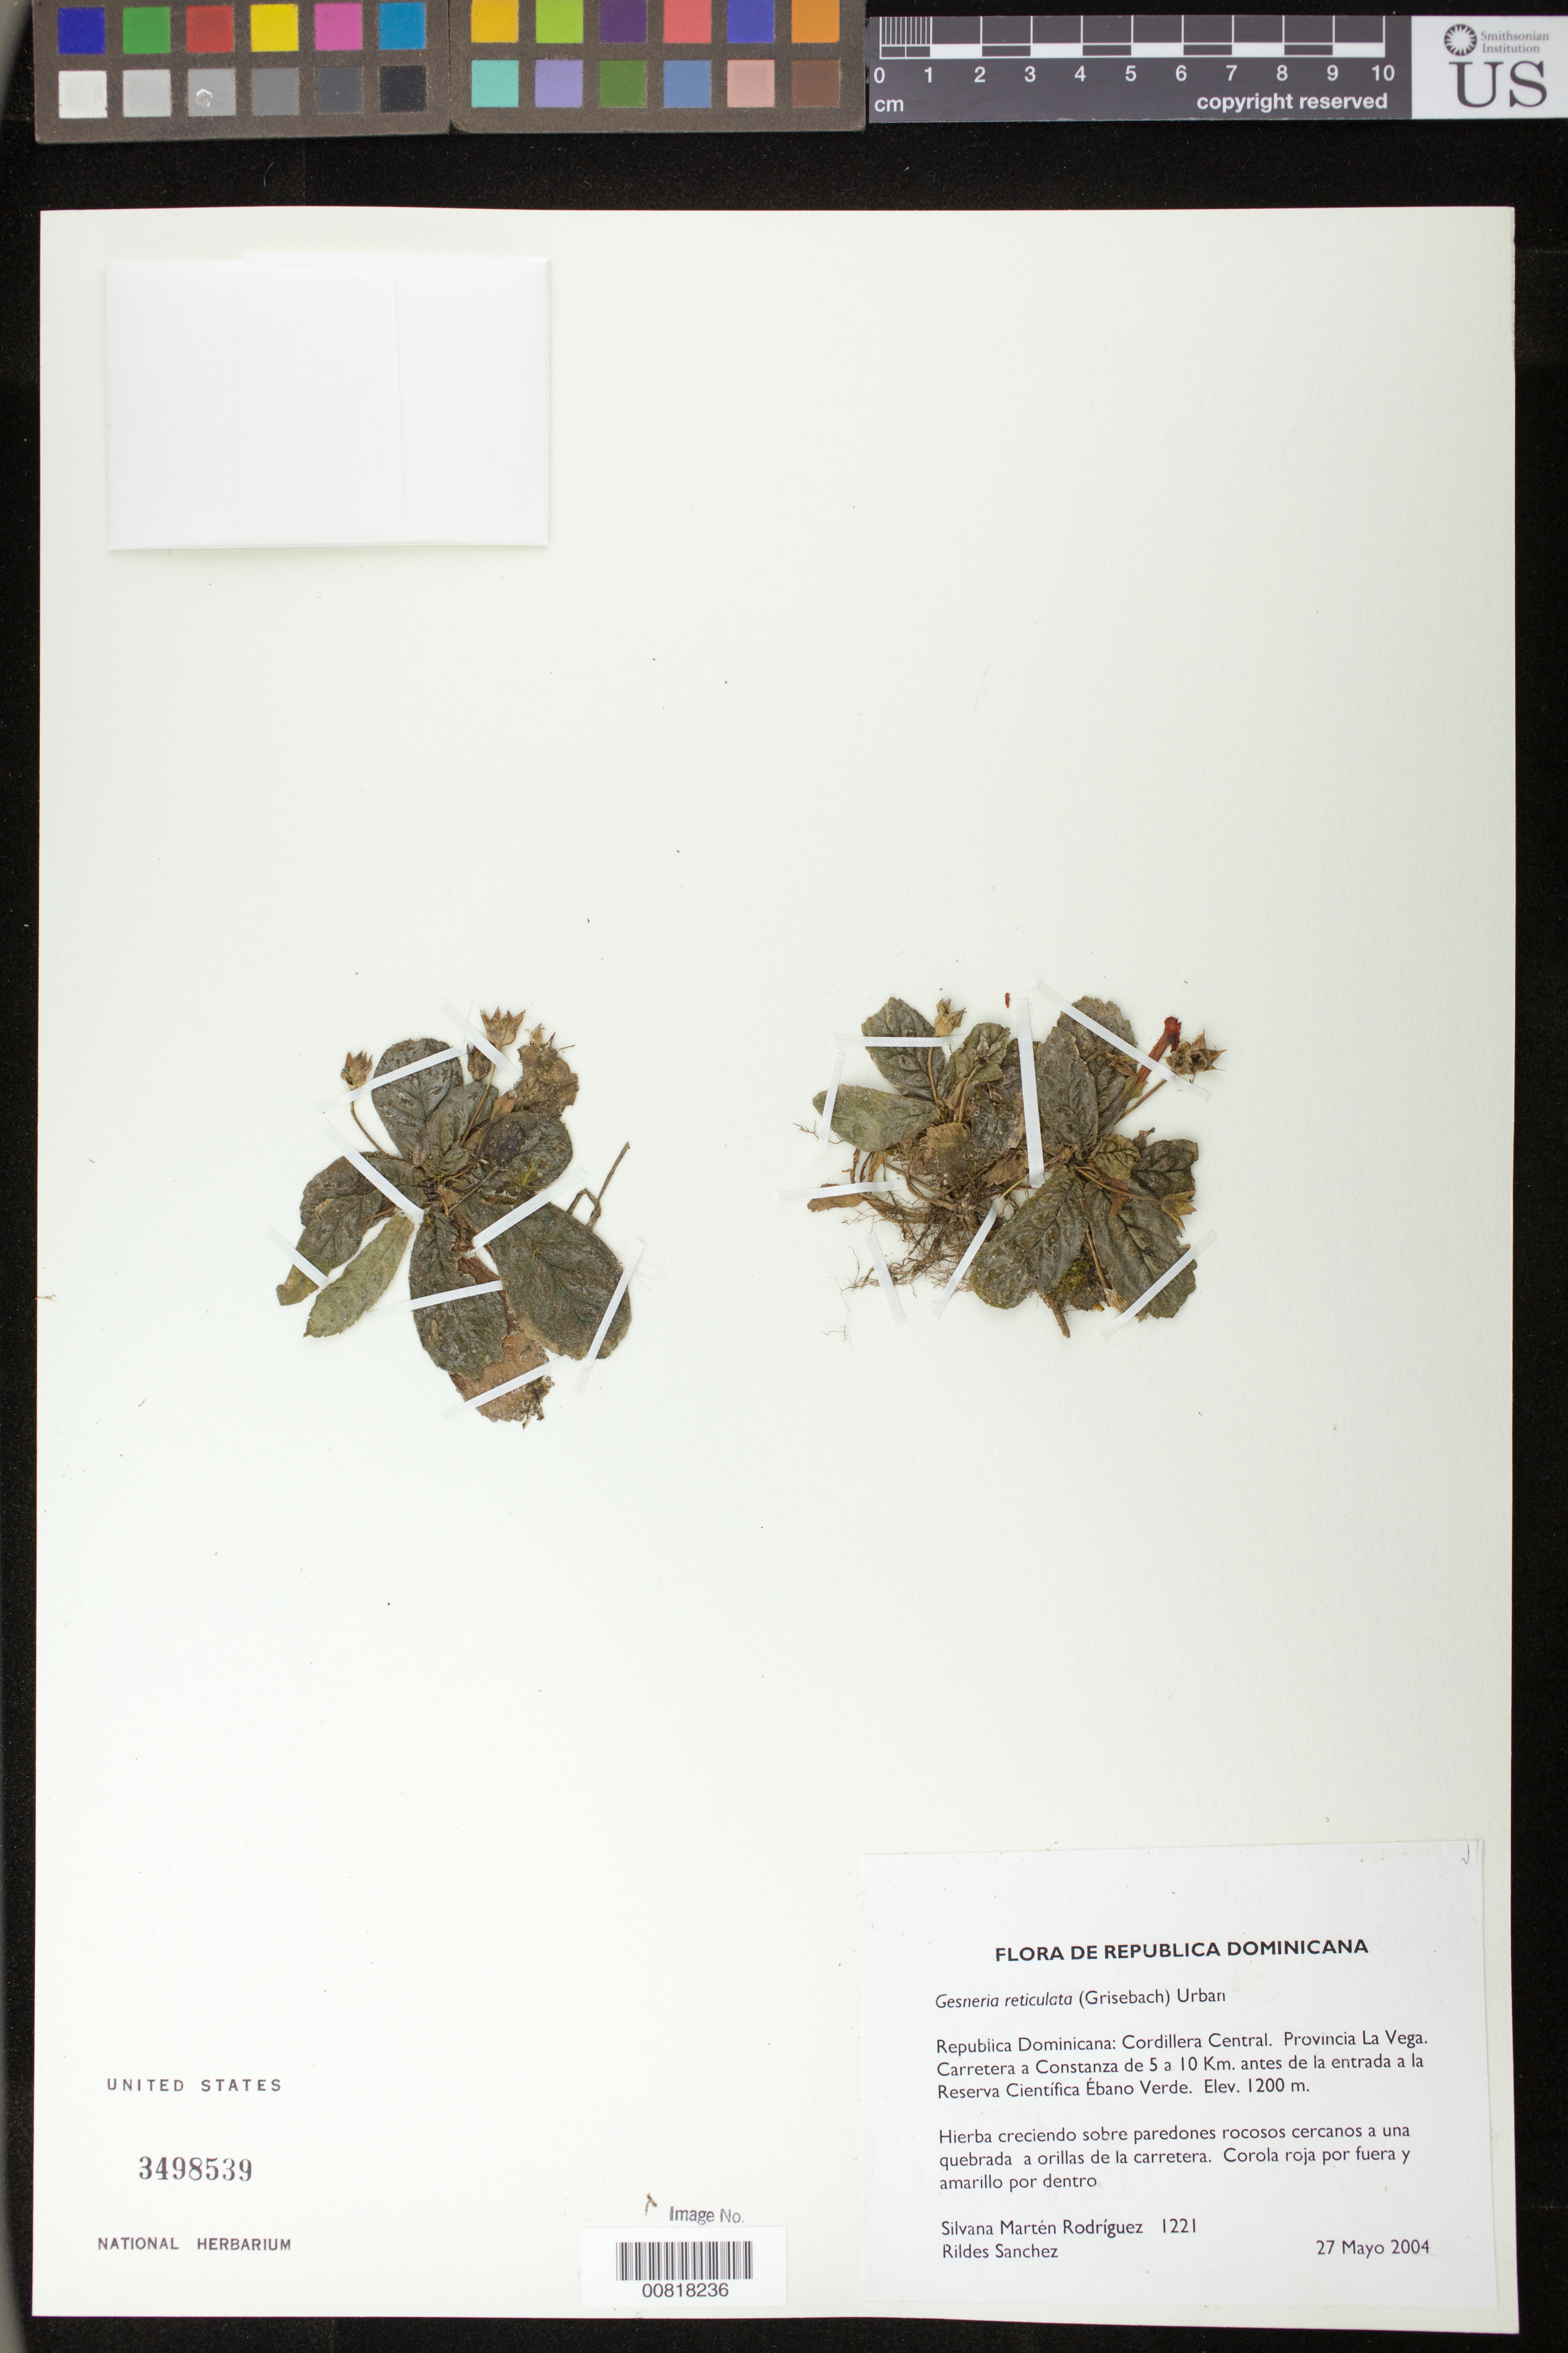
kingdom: Plantae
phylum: Tracheophyta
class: Magnoliopsida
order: Lamiales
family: Gesneriaceae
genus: Gesneria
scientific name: Gesneria reticulata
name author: (Griseb.) Urb.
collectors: S. Martén-Rodríguez & R. Sanchez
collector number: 1221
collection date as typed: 27 May 2004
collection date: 2004-05-27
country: Dominican Republic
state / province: La Vega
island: Hispaniola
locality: Republica Dominicana: Cordillera Central. Provincia La Vega. Carretera a Constanza de 5 a 10 km antes de la entrada a la Reserva Científica EbanoVerde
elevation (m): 1200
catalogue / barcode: US 3498539